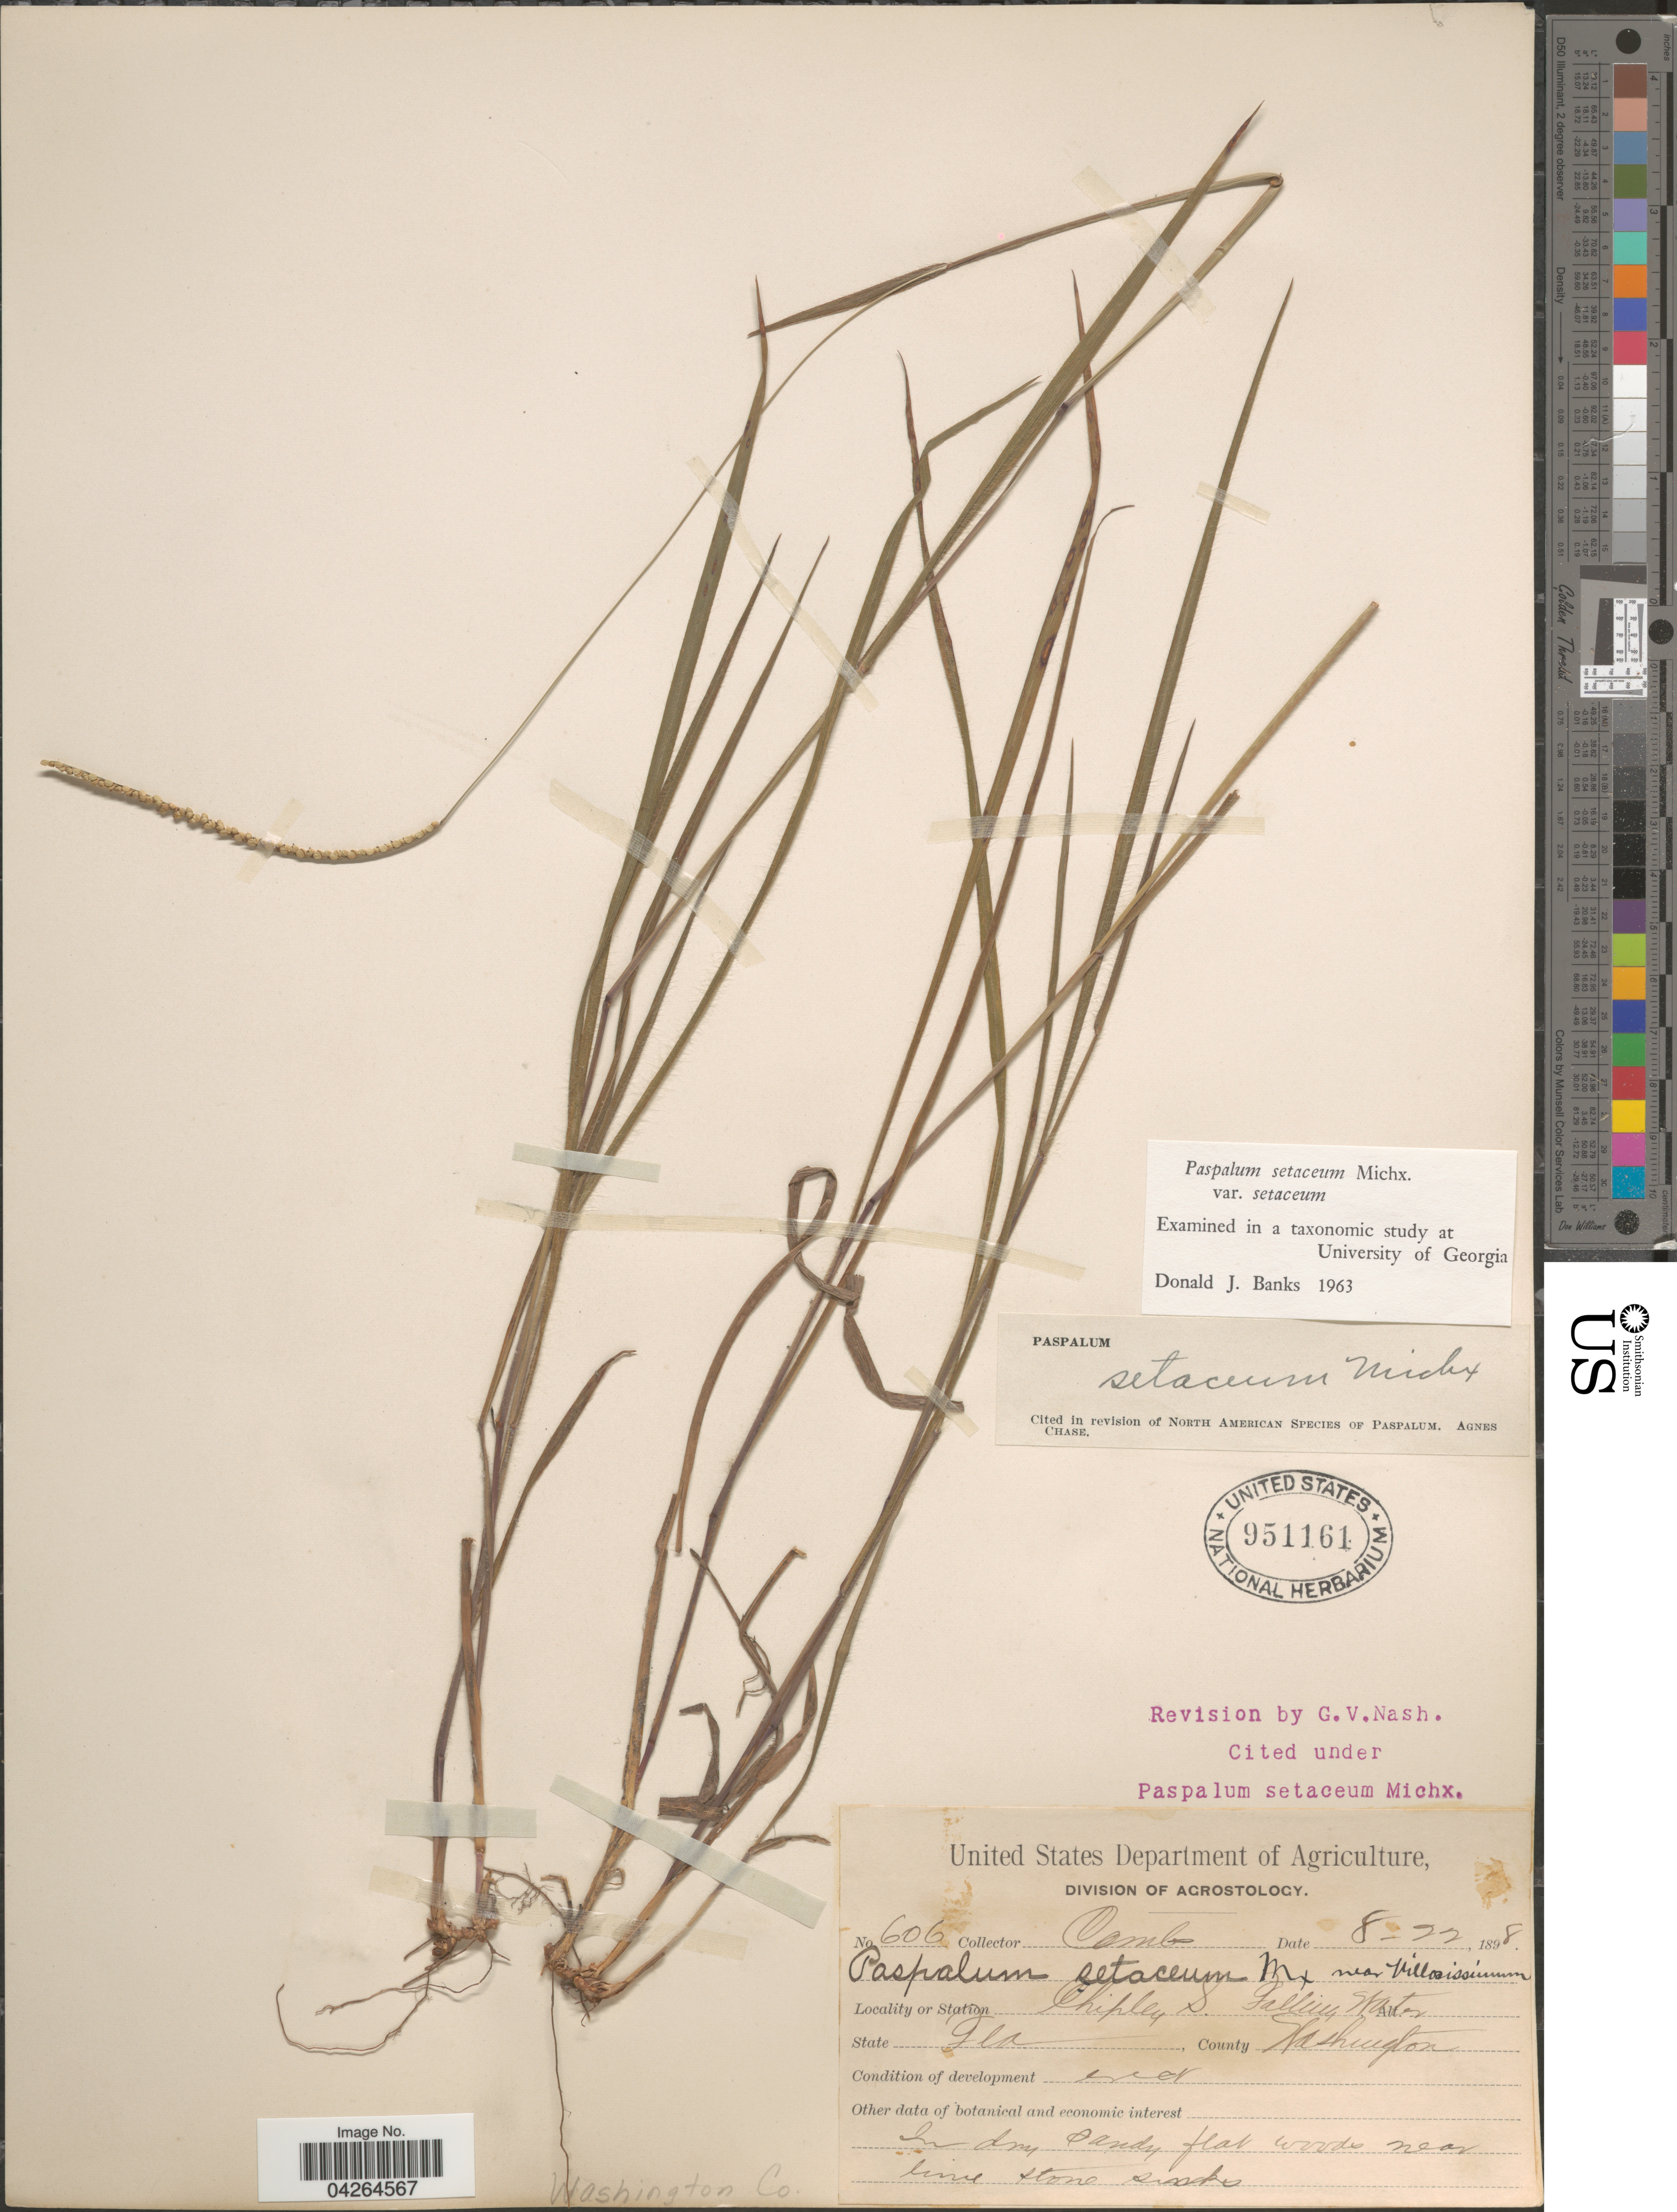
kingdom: Plantae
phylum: Tracheophyta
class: Liliopsida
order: Poales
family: Poaceae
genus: Paspalum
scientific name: Paspalum setaceum var. setaceum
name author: Michx.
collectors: -. Combs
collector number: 606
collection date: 1898-08-22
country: United States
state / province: Florida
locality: Chipley S. Gallina Mts. County Washington.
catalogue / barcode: US 951161